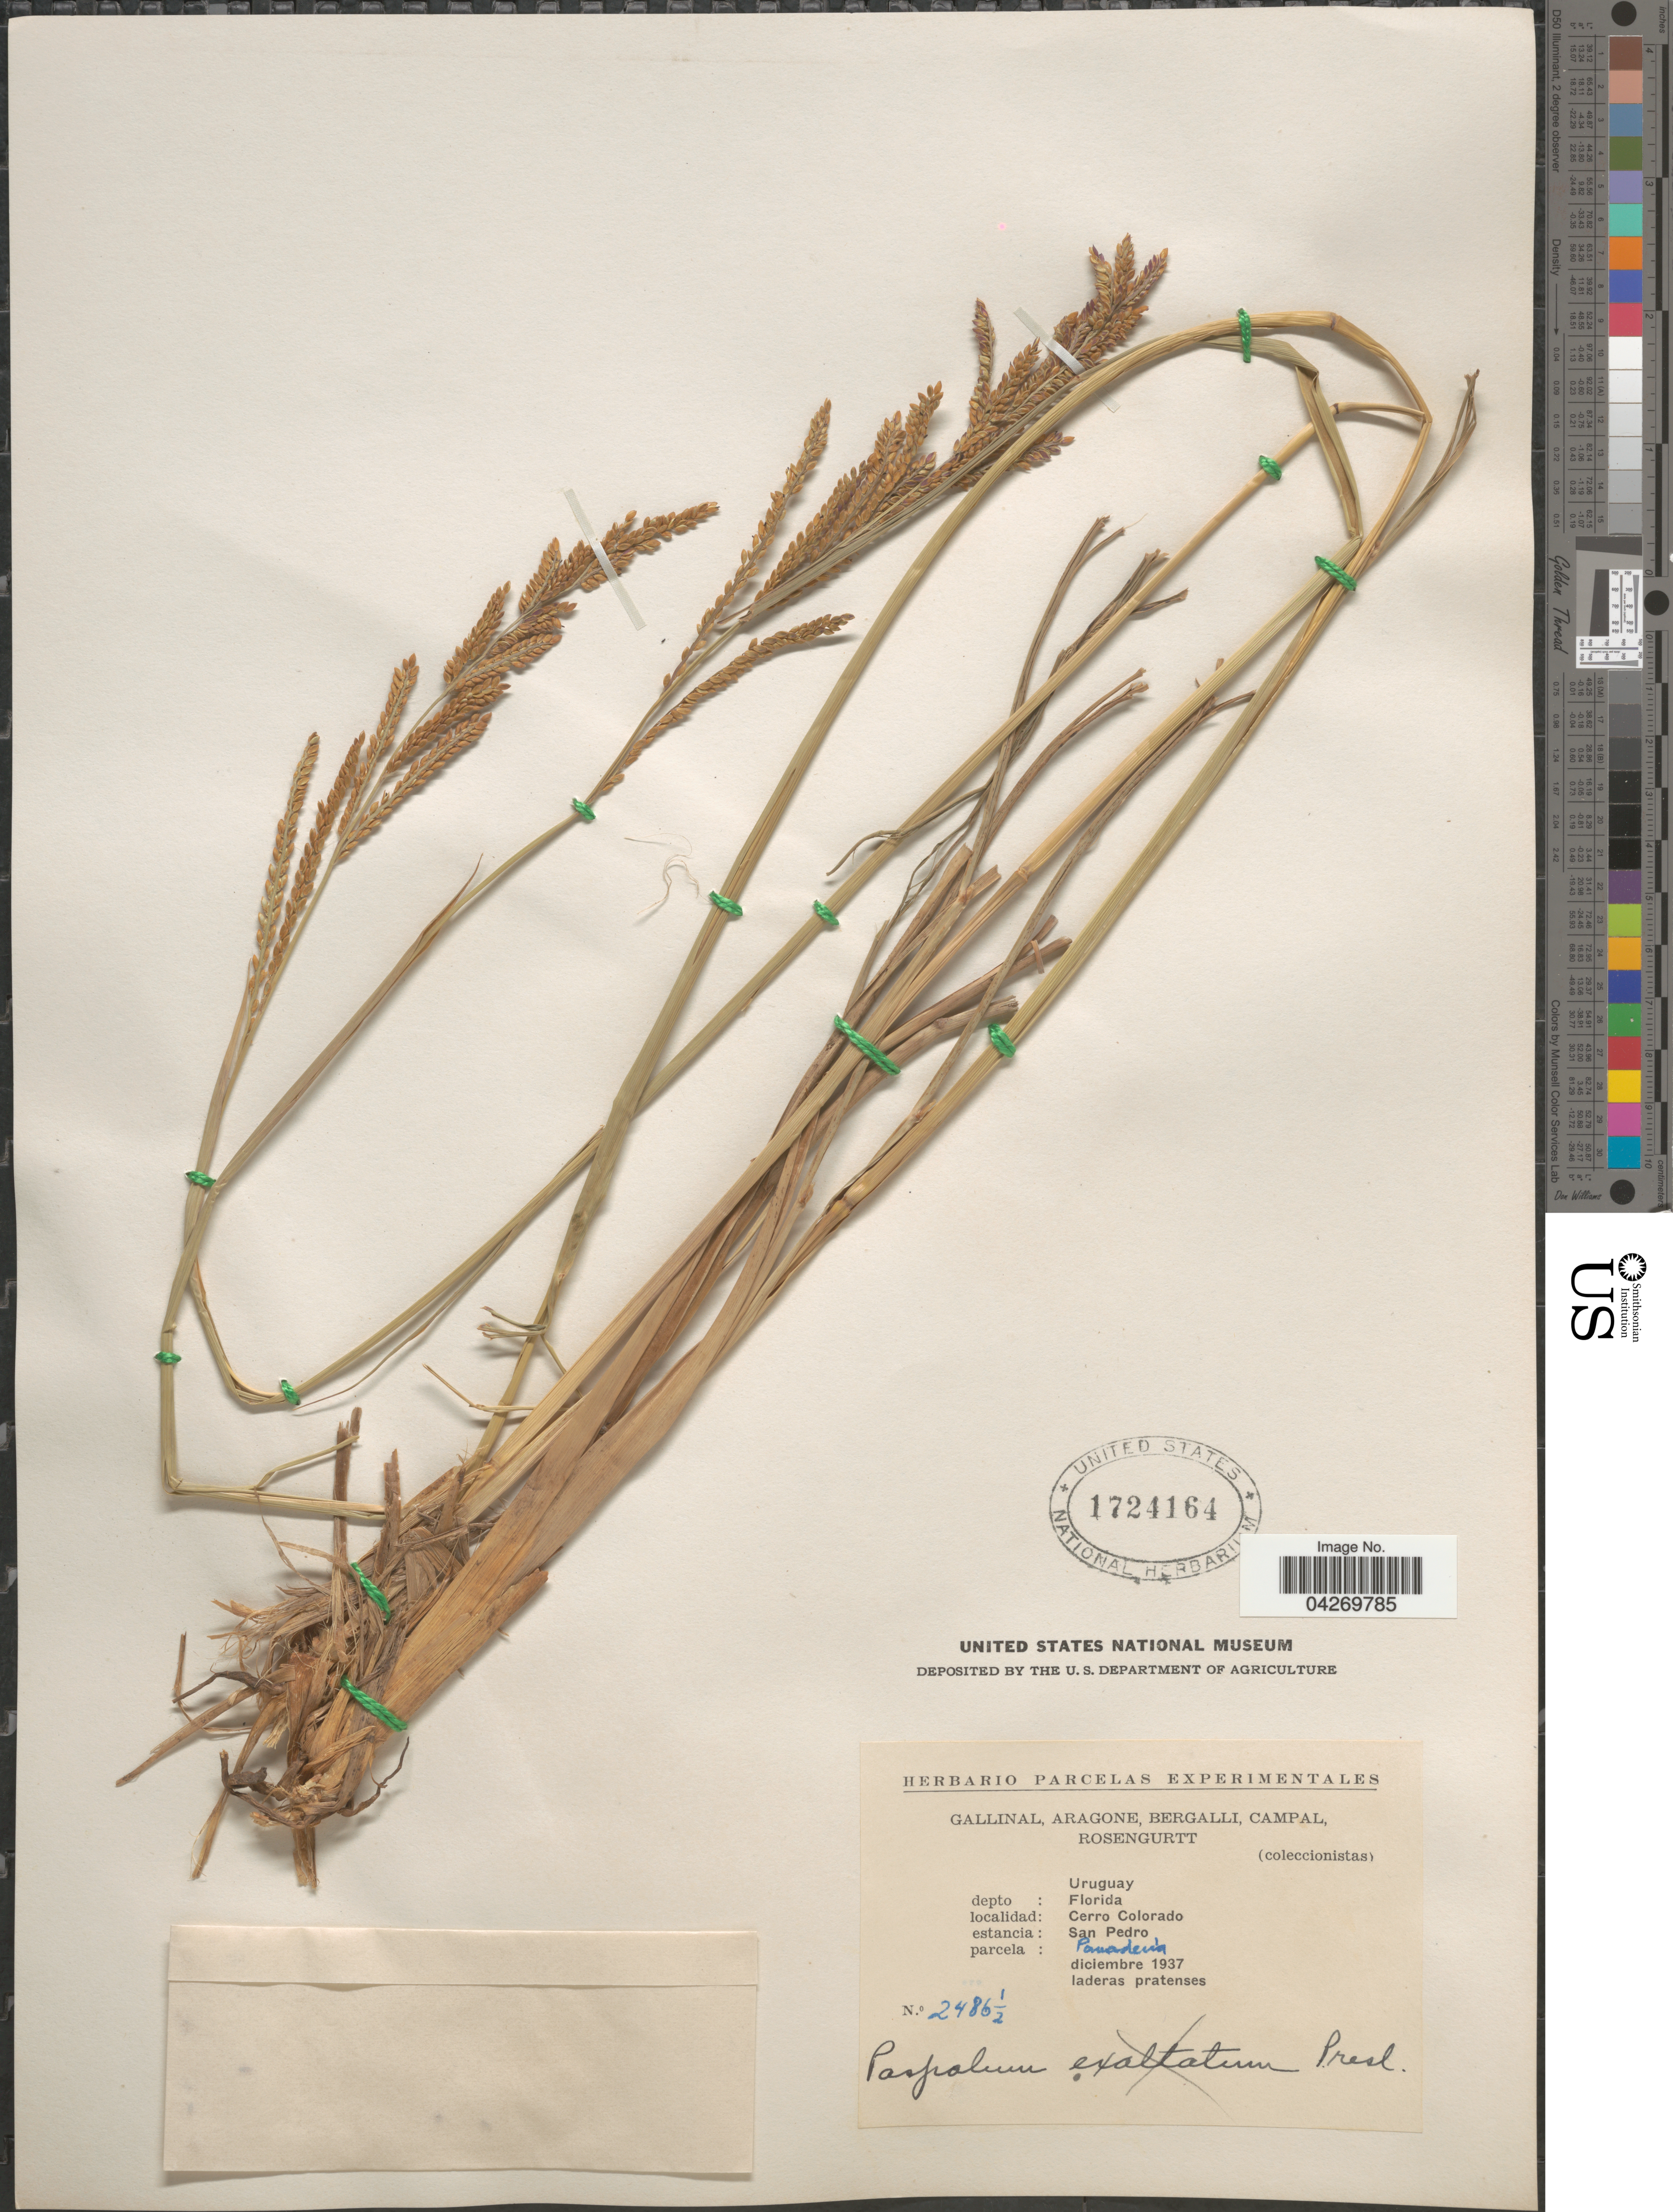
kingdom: Plantae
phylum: Tracheophyta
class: Liliopsida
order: Poales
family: Poaceae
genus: Paspalum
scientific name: Paspalum exaltatum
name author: J. Presl in C. Presl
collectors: -. Gallinal, -- Aragone, -- Bergalli, -- Campal & Rosengurtt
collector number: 2486¼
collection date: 1937-12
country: Uruguay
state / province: Florida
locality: Depto: Florida. Cerro Colorado. Estancia: San Pedro.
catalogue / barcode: US 1724164